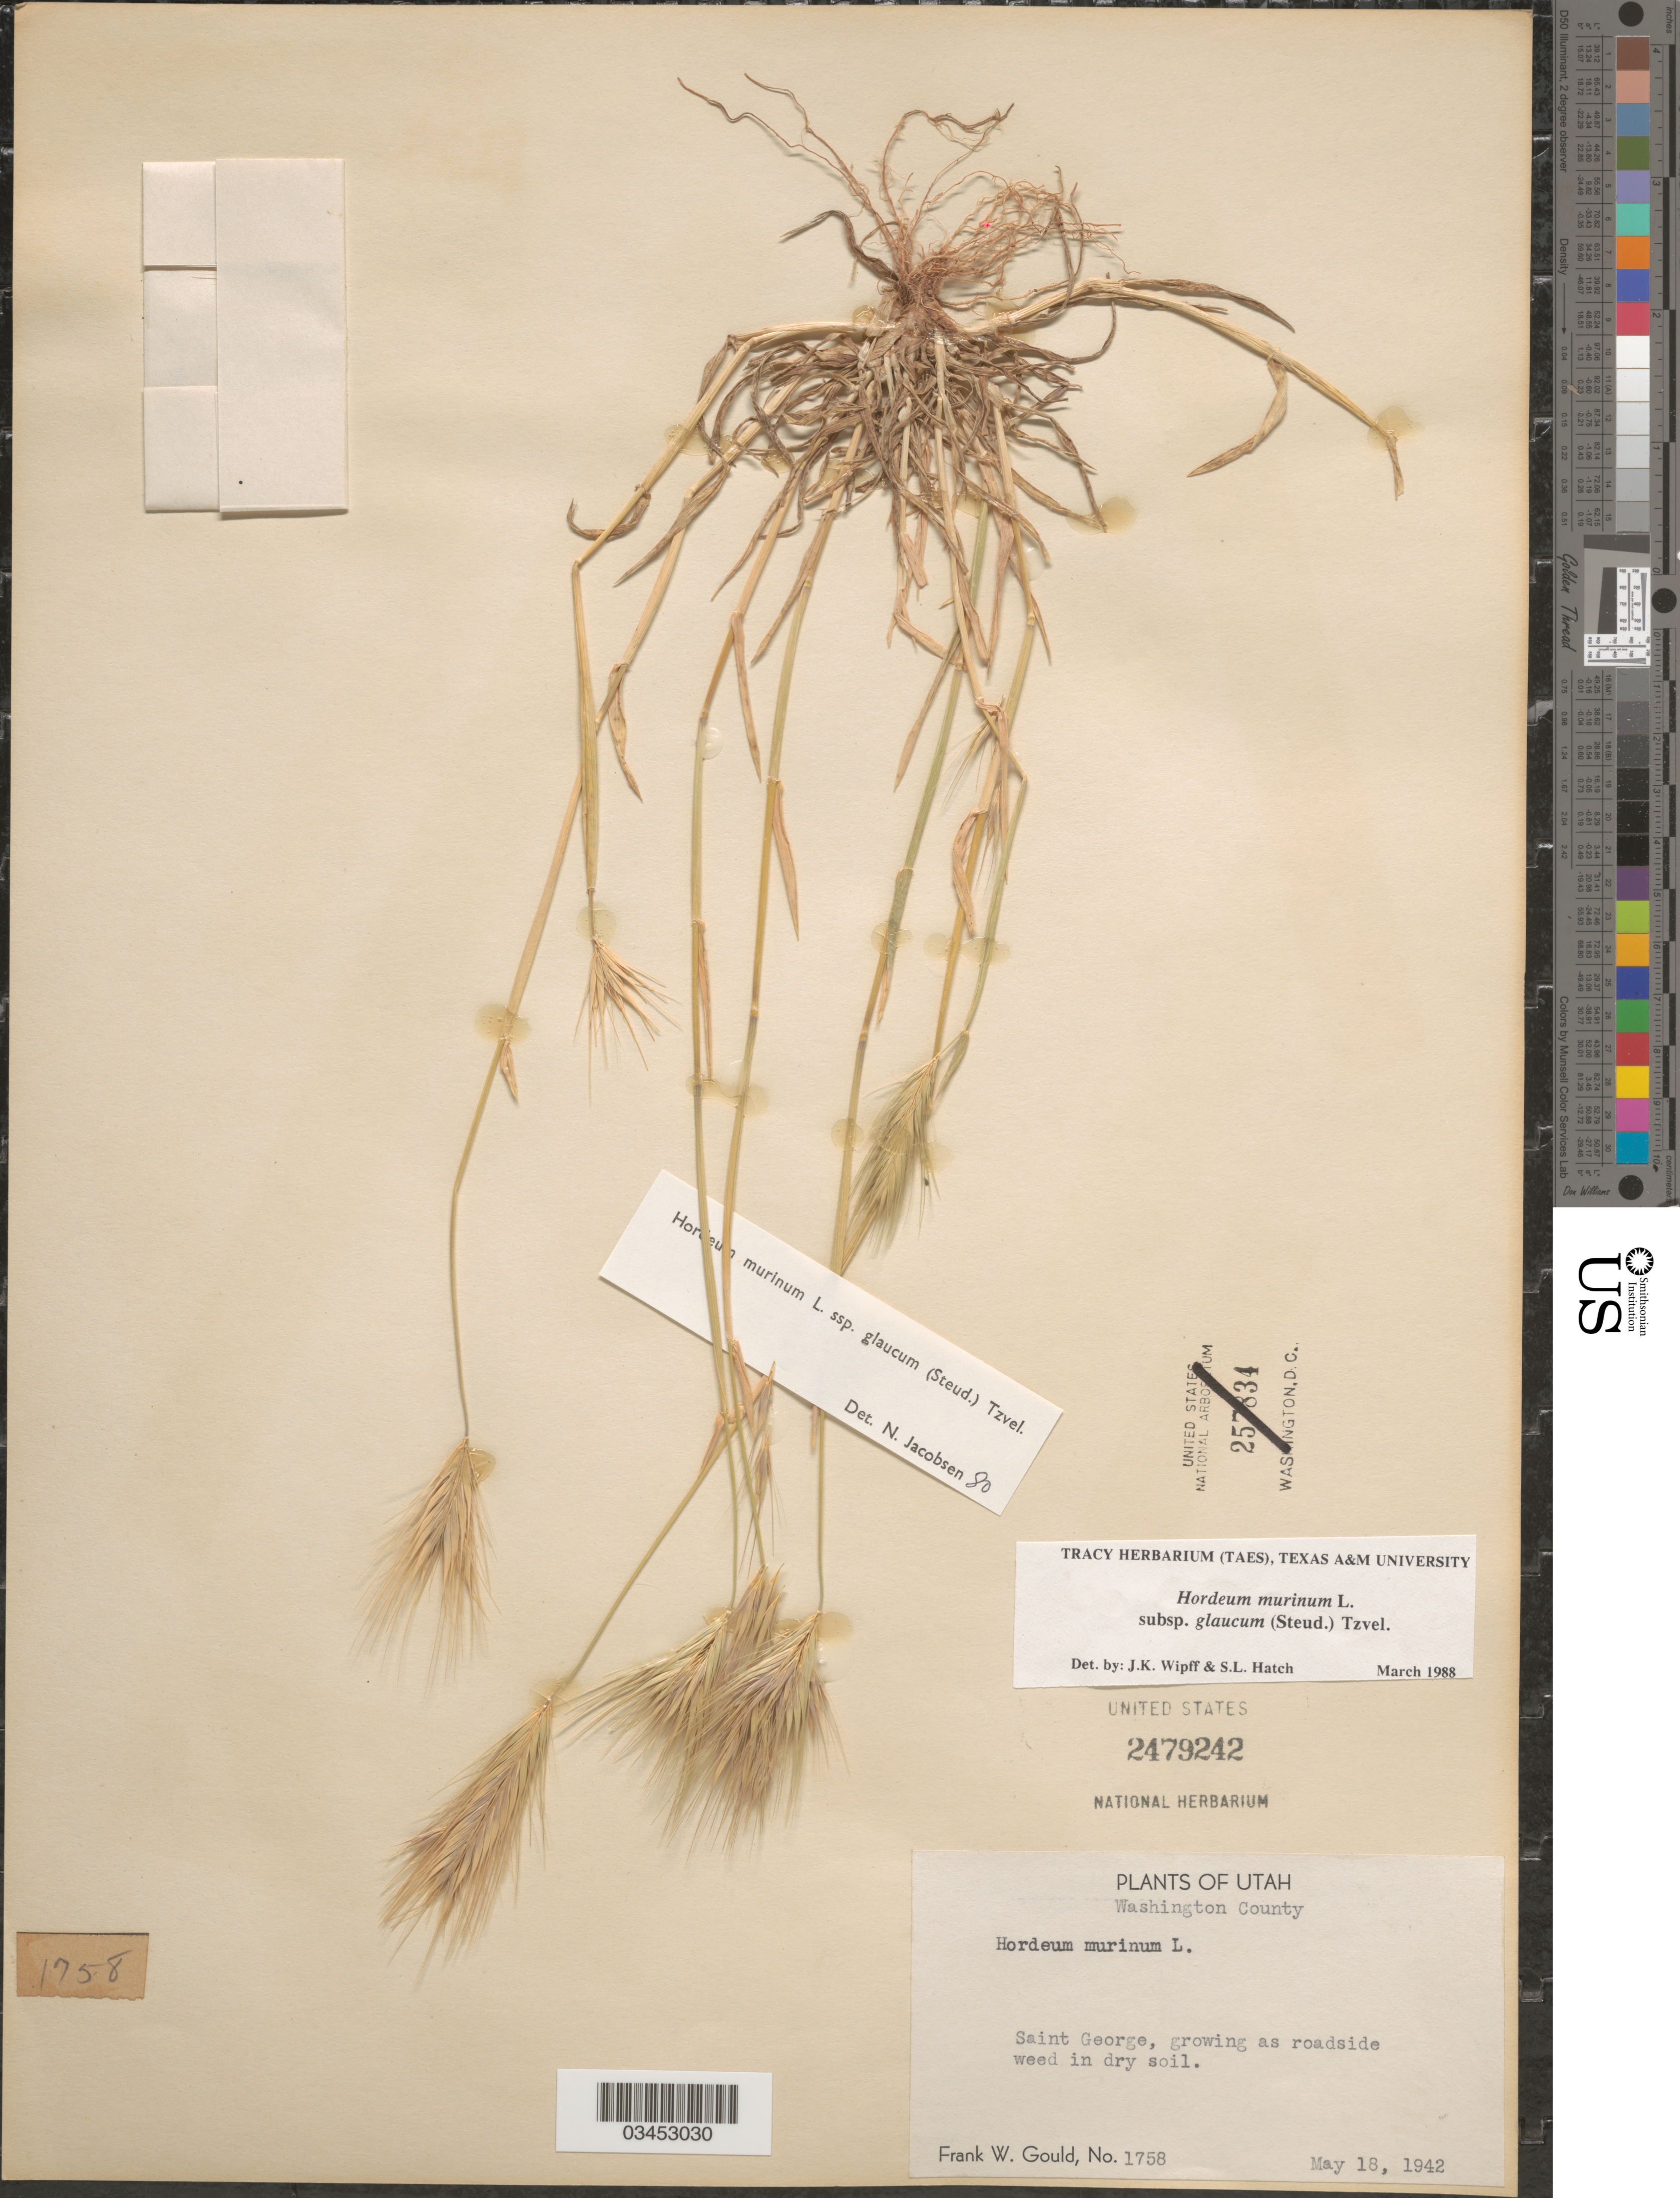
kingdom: Plantae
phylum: Tracheophyta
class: Liliopsida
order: Poales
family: Poaceae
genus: Hordeum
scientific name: Hordeum murinum subsp. glaucum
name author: (Steud.) Tzvelev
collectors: F. W. Gould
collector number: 1758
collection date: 1942-05-18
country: United States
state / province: Utah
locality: Washington County. Saint George, growing as roadside weed in dry soil.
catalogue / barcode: US 2479242